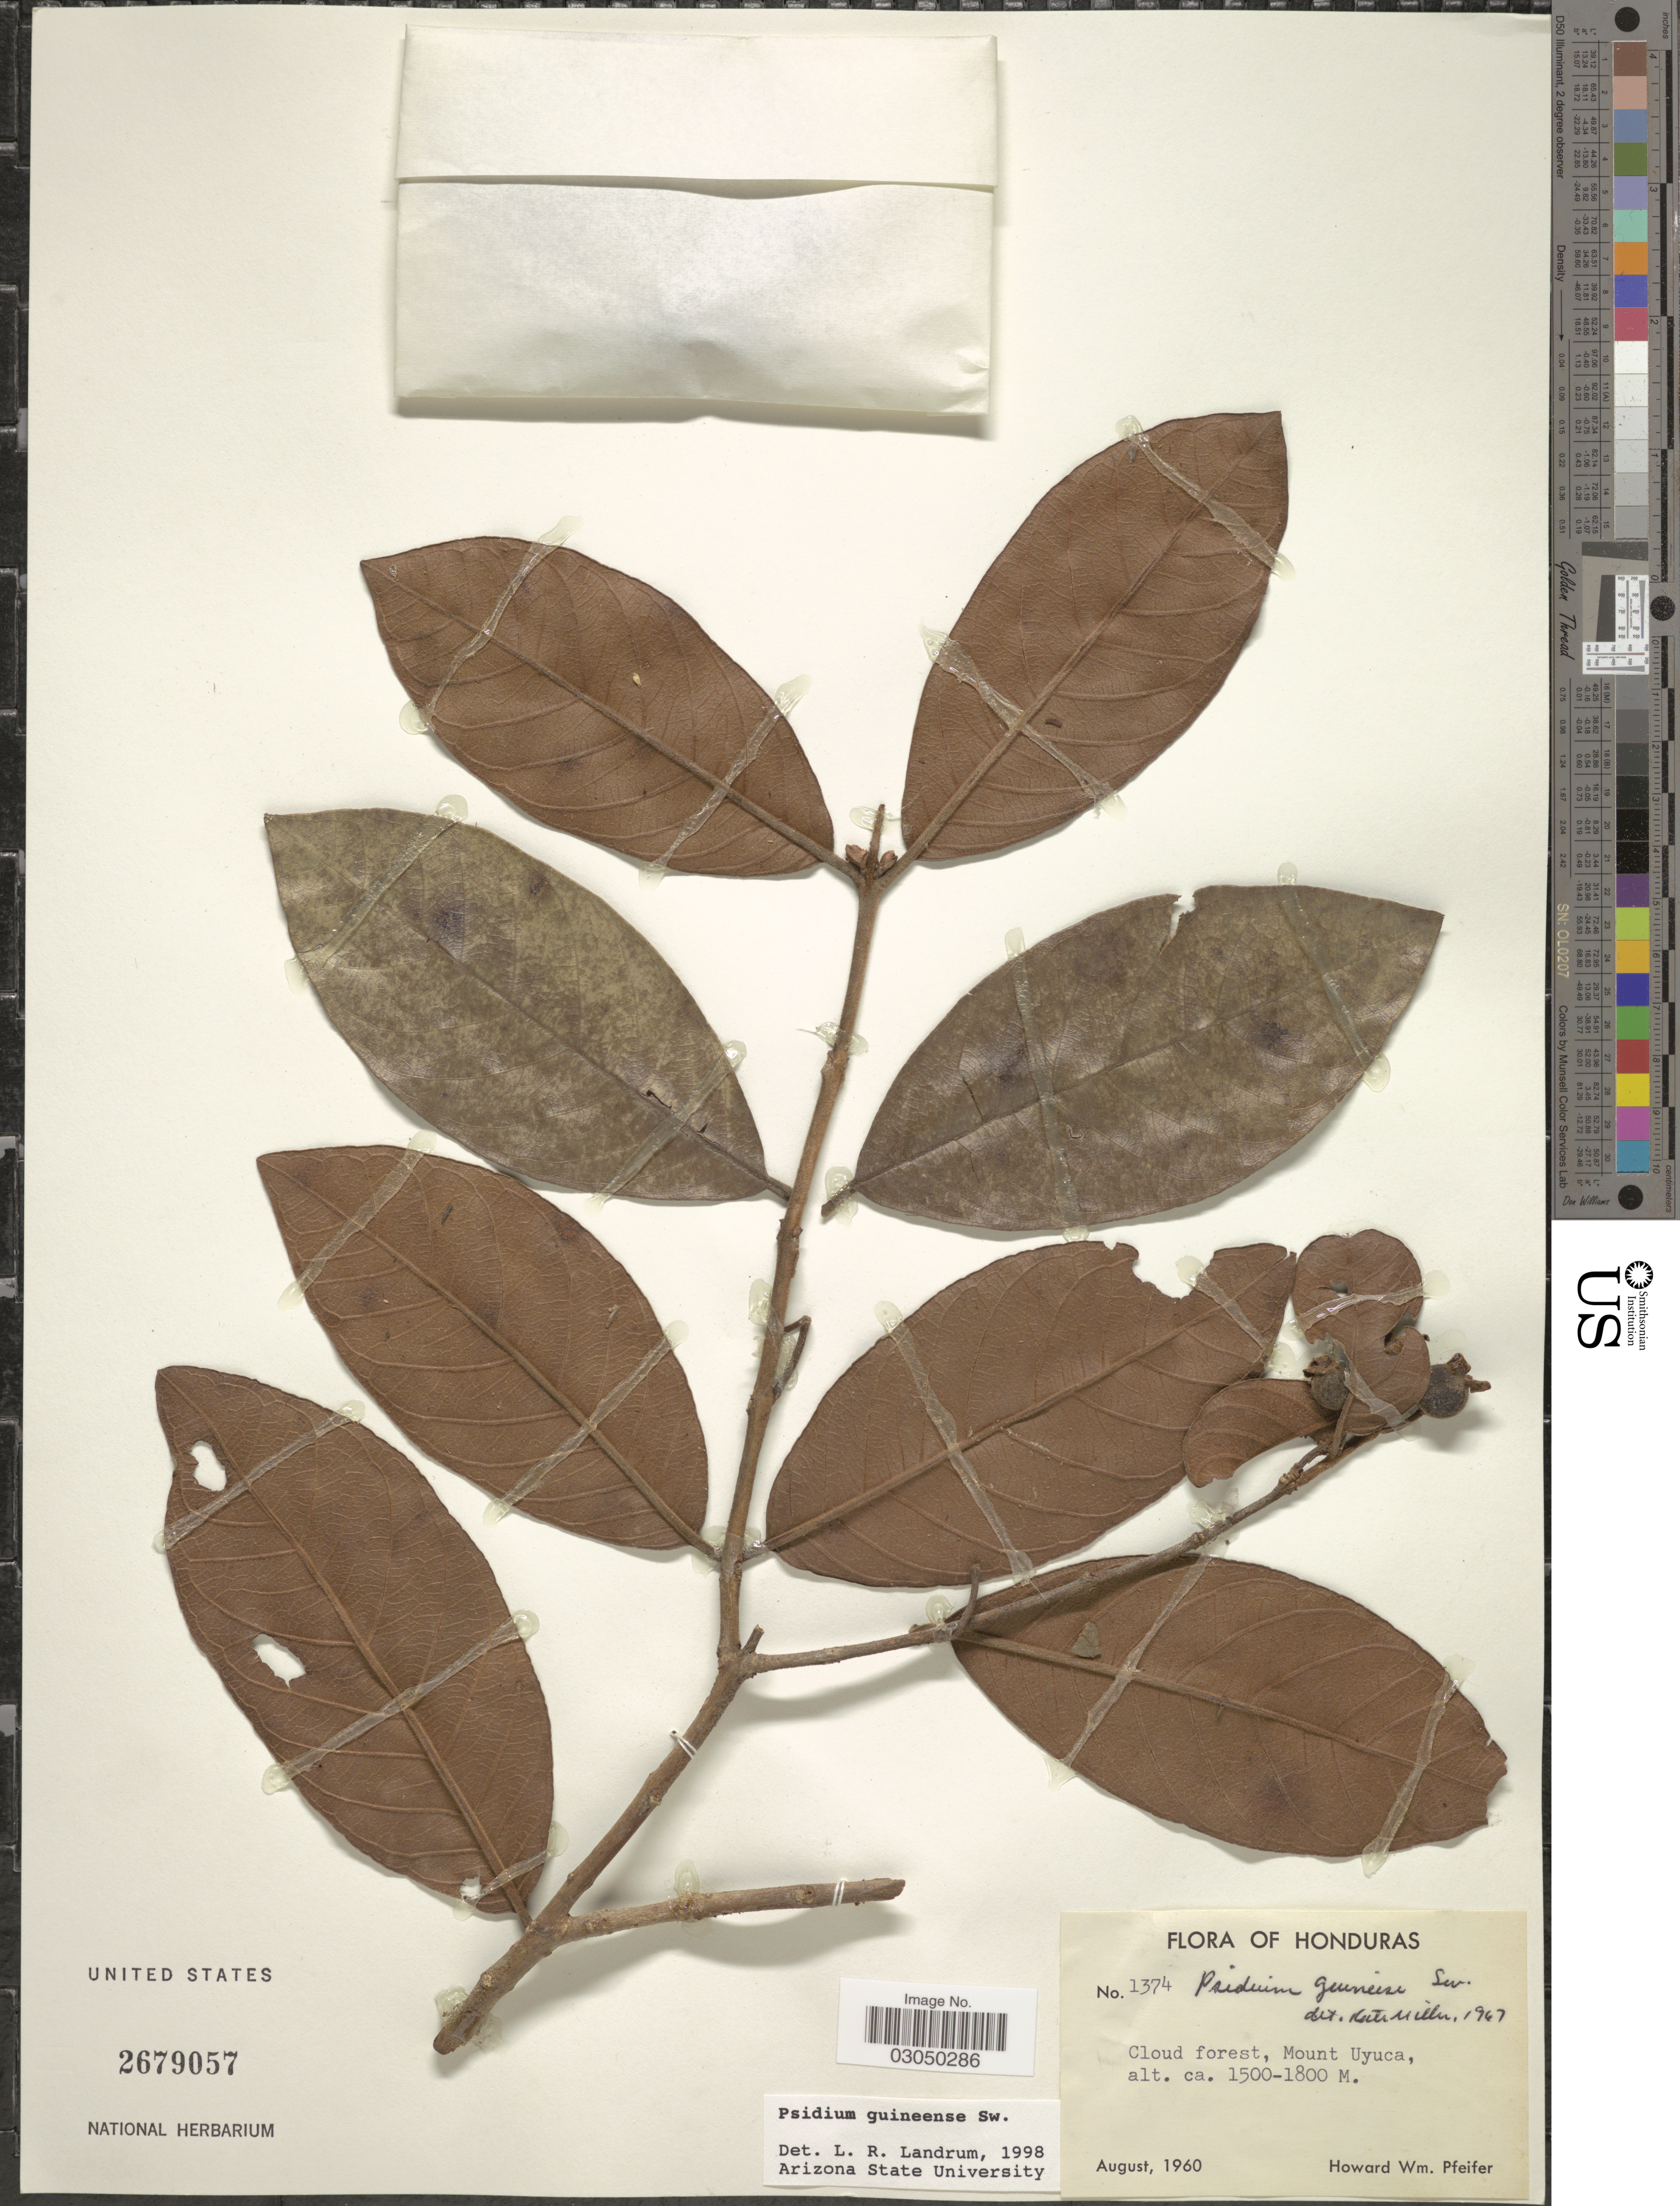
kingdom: Plantae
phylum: Tracheophyta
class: Magnoliopsida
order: Myrtales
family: Myrtaceae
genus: Psidium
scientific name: Psidium guineense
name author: Sw.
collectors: H. W. Pfeifer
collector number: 1374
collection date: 1960-08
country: Honduras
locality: Cloud forest, Mount Uyuca.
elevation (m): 1500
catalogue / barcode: US 2679057